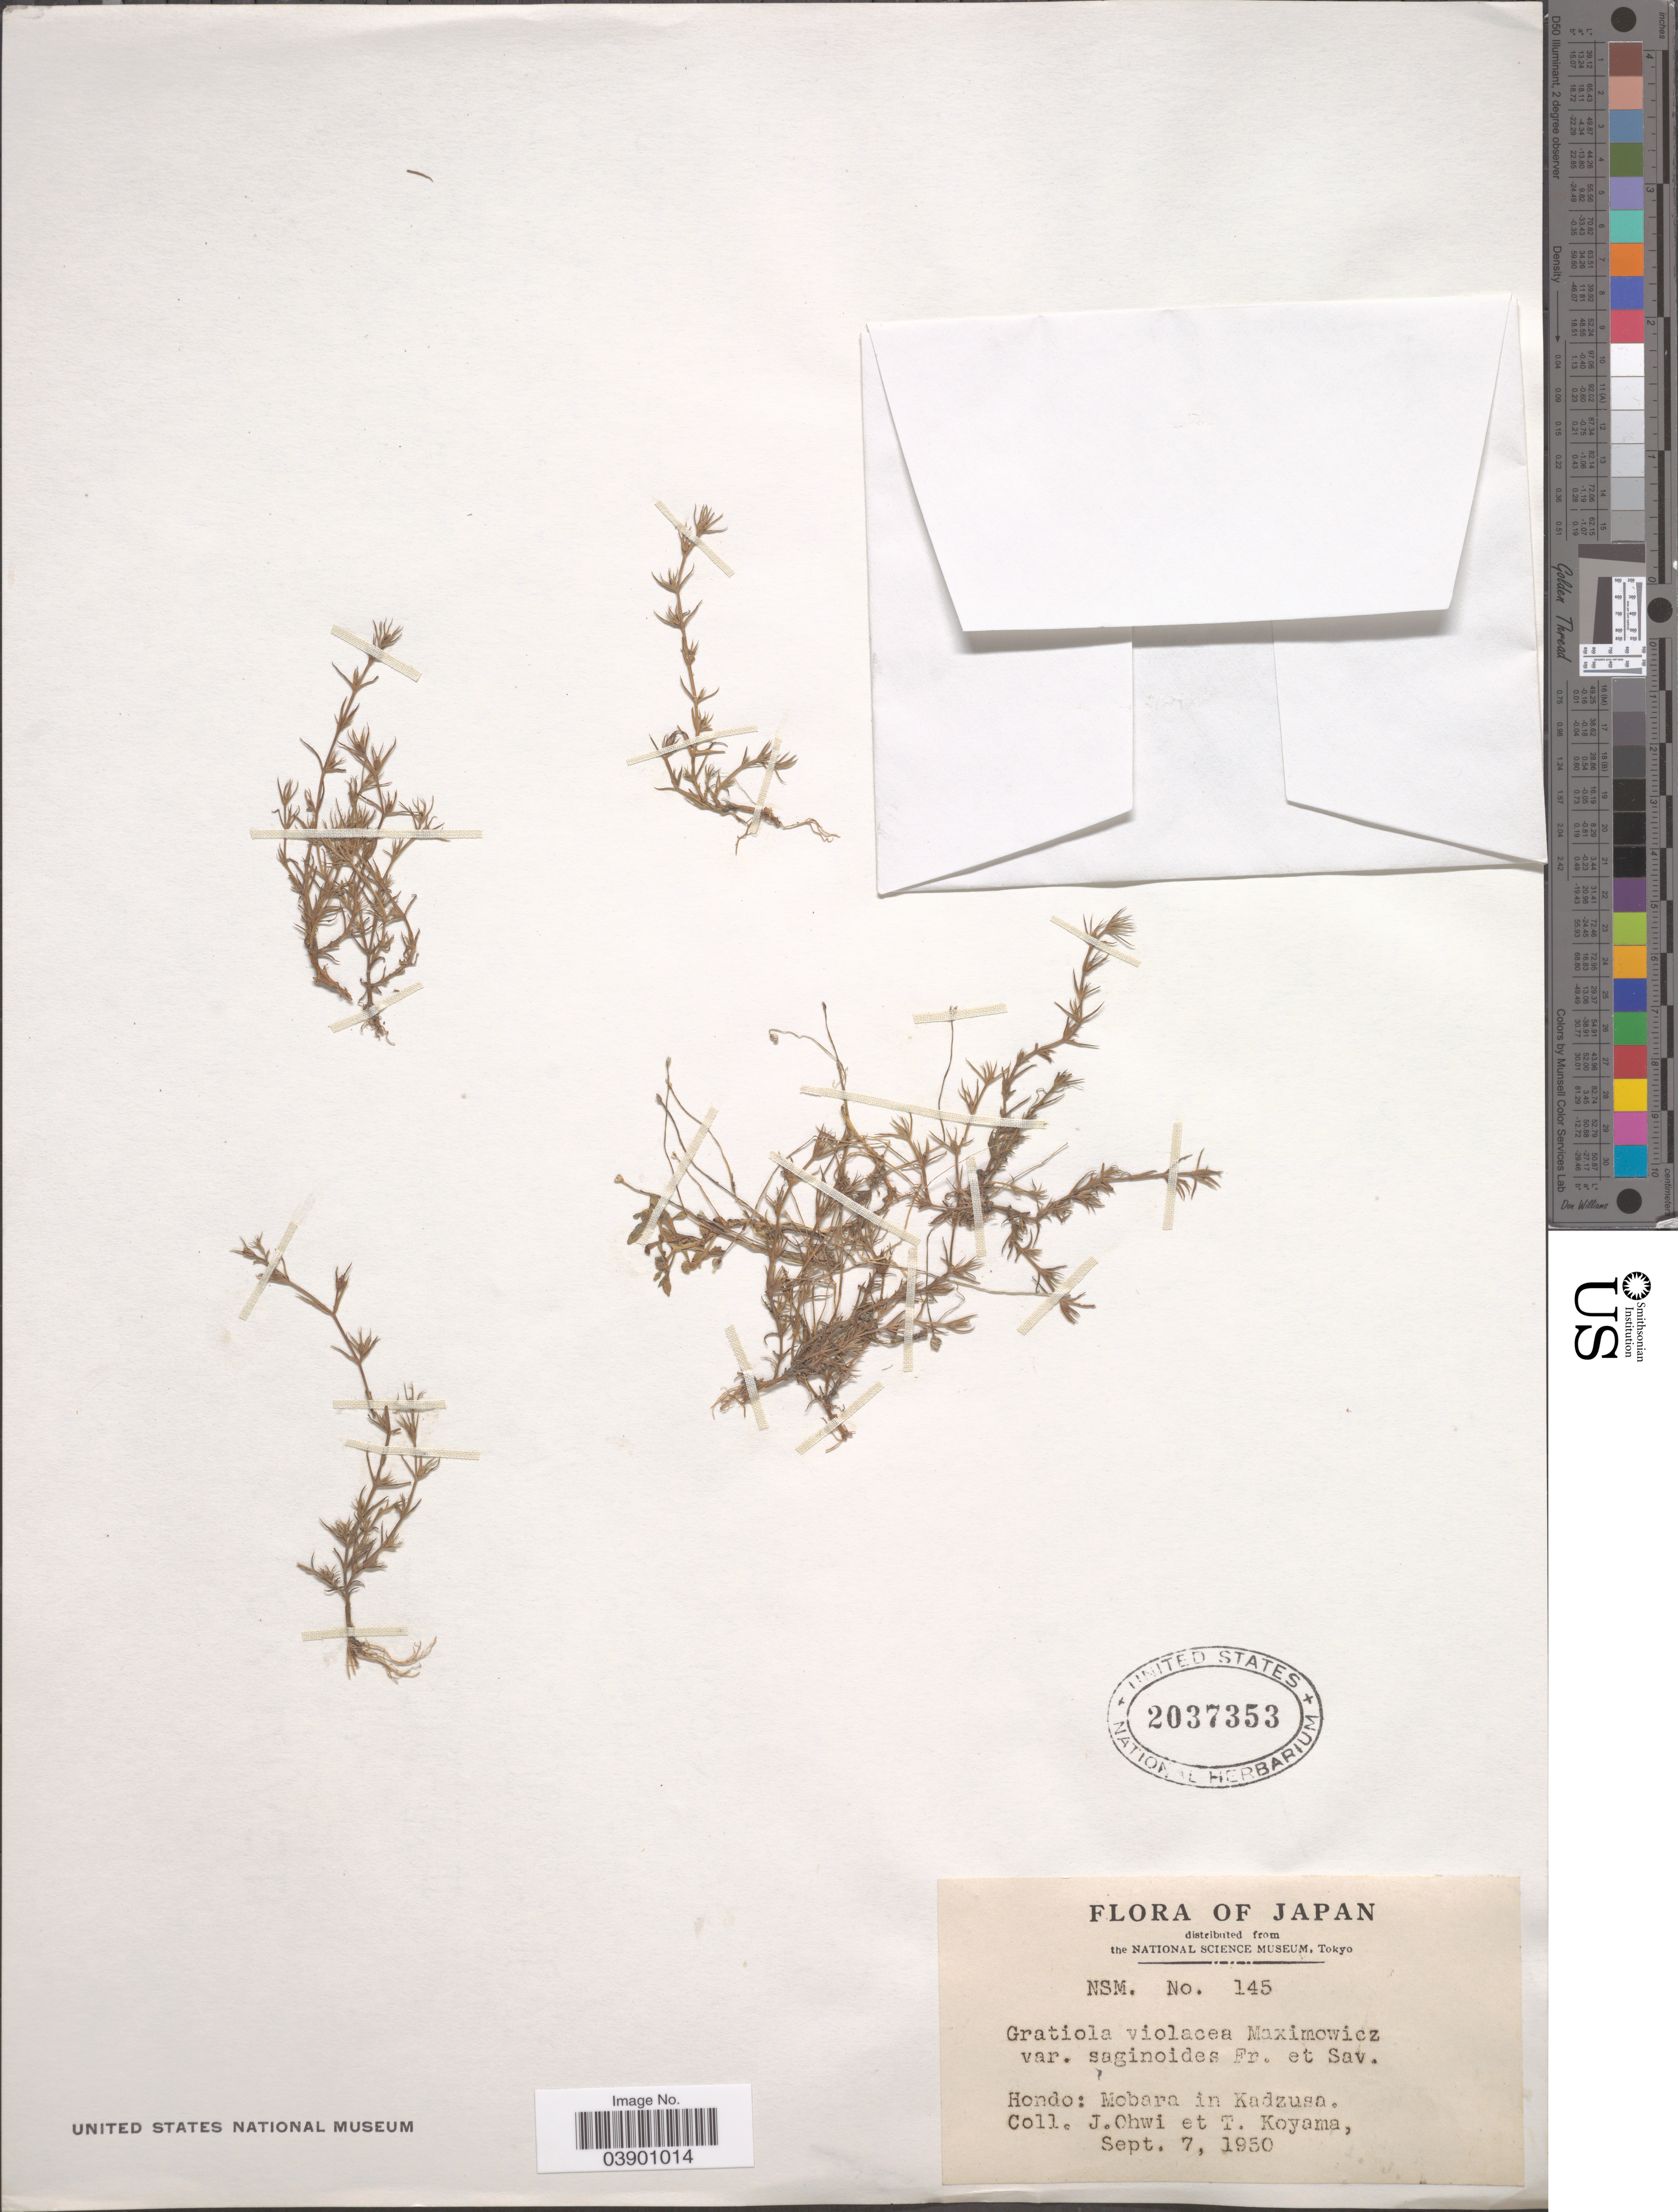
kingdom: Plantae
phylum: Tracheophyta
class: Magnoliopsida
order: Lamiales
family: Plantaginaceae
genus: Gratiola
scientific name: Gratiola violacea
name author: Maxim.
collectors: J. Ohwi & T. Koyama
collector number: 145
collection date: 1950-09-07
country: Japan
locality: Hondo: Mobara in Kadzusa.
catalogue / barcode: US 2037353